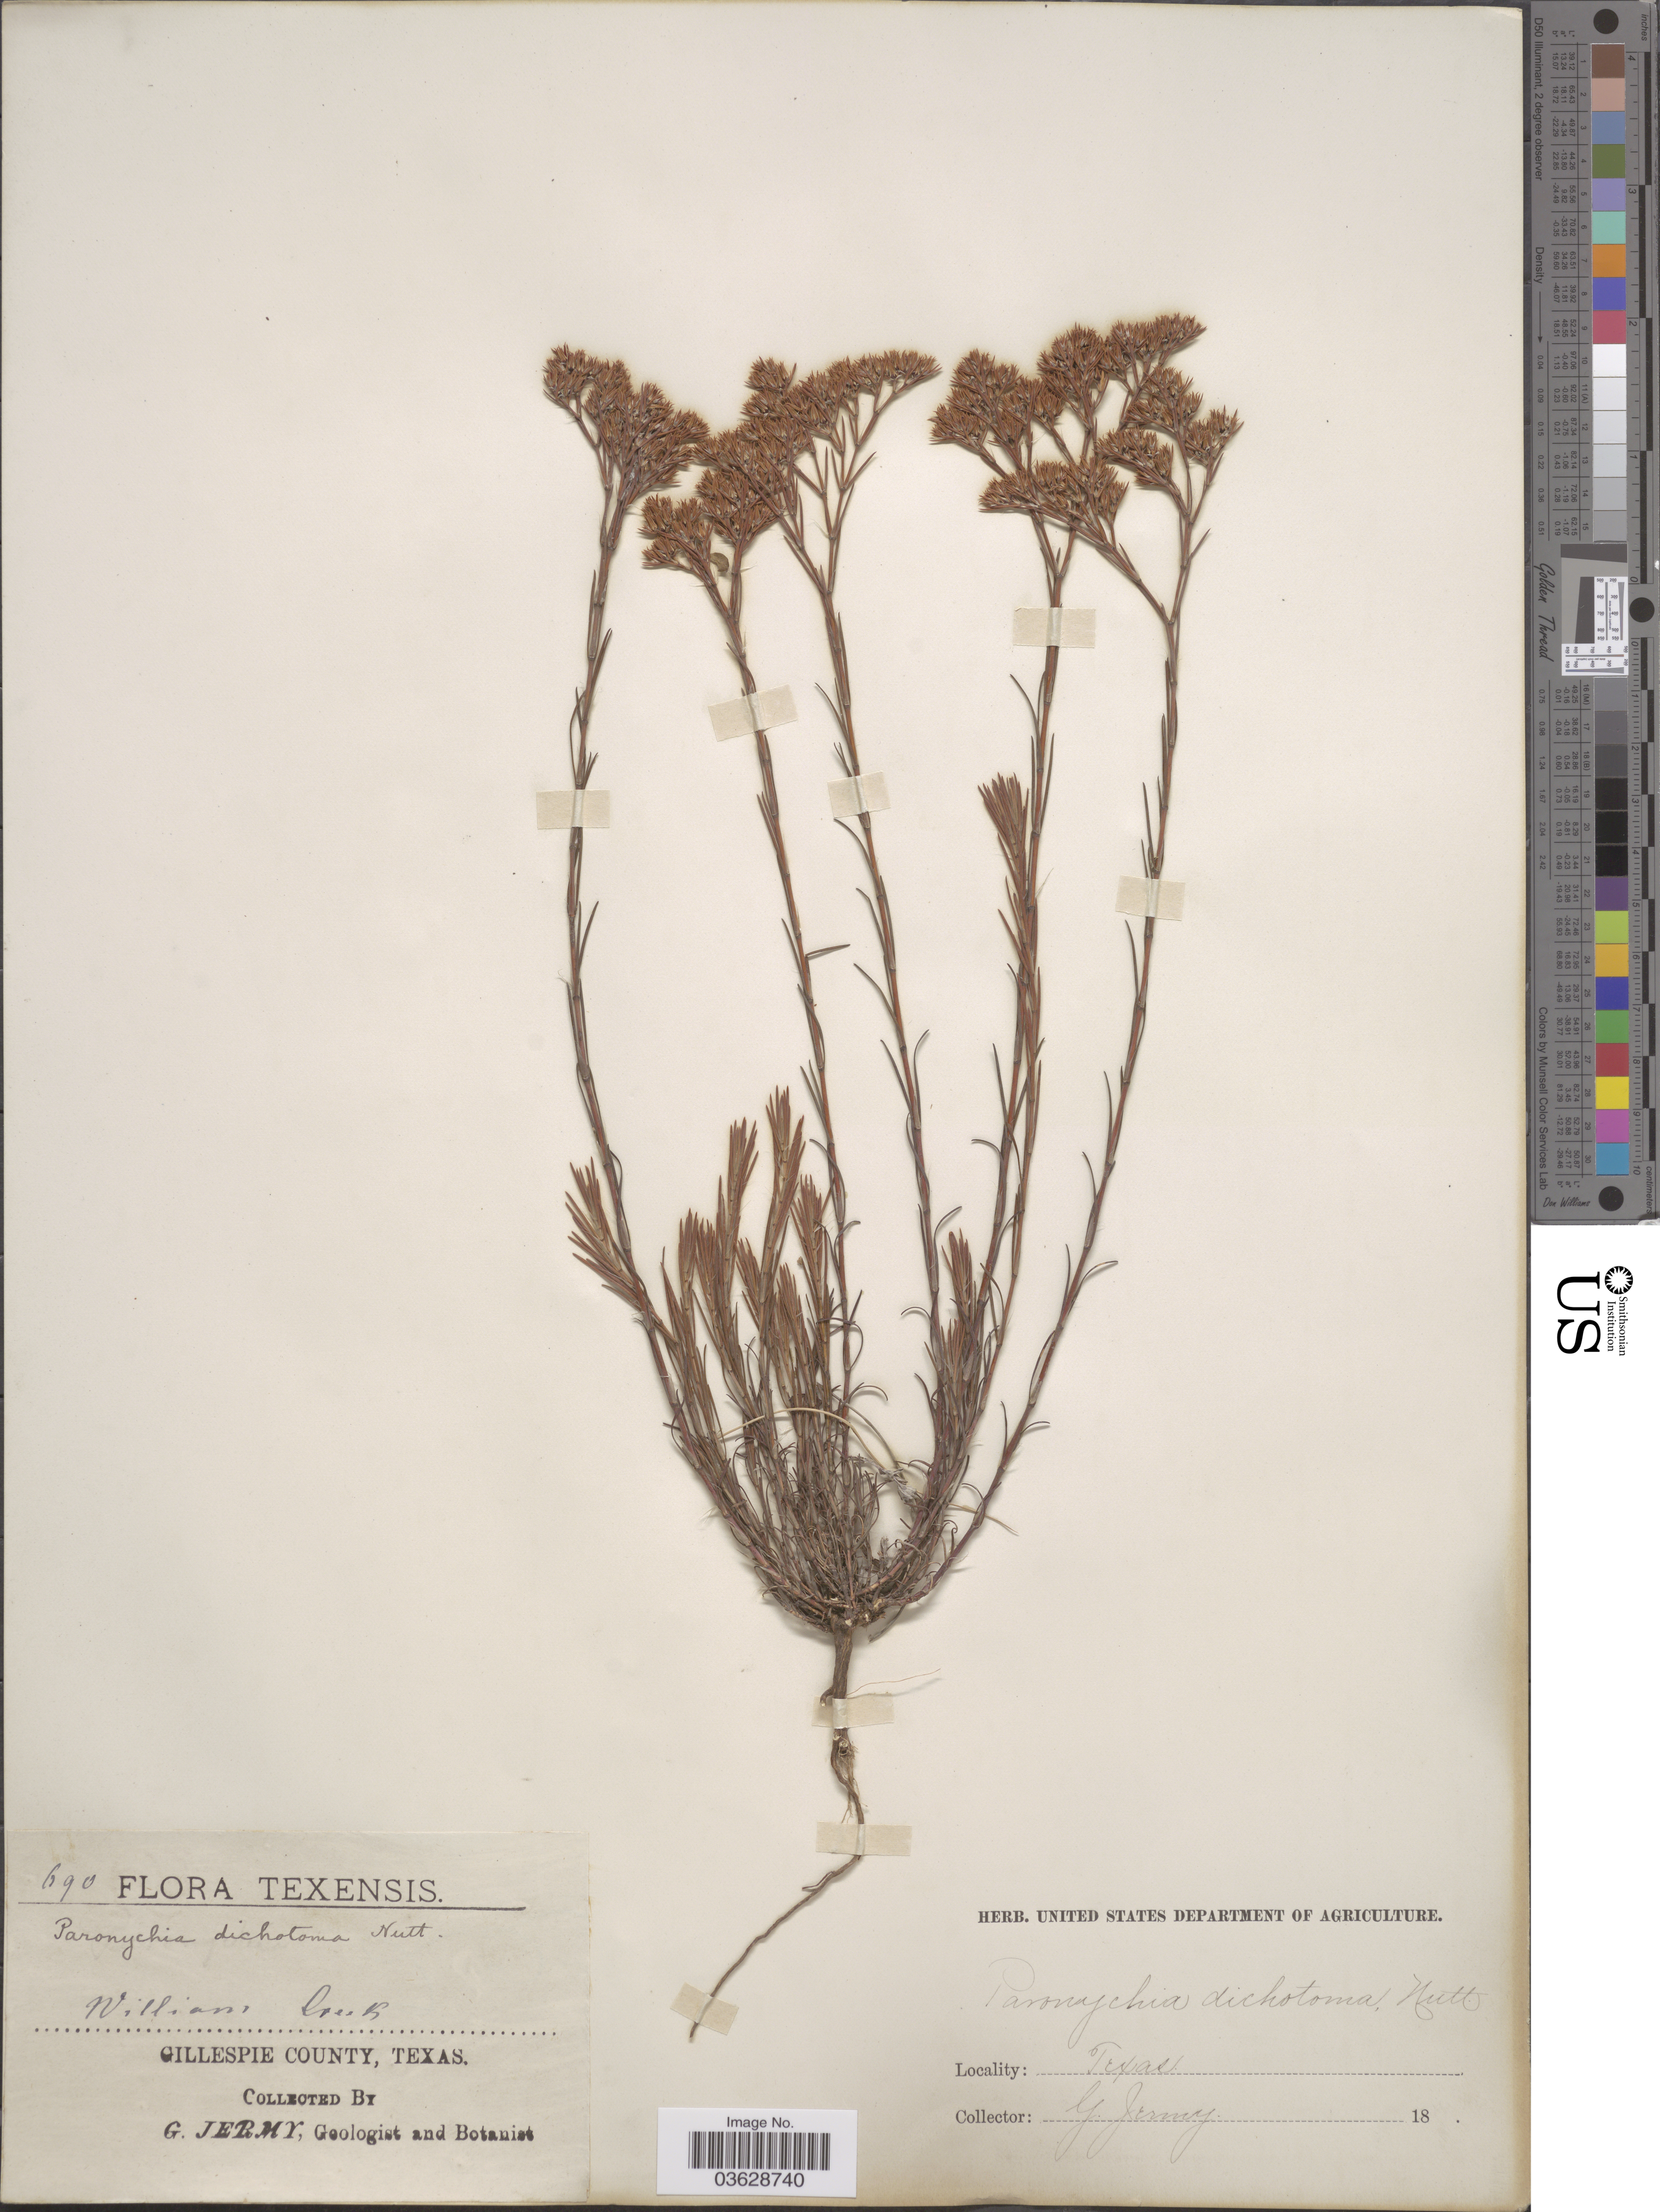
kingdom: Plantae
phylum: Tracheophyta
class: Magnoliopsida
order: Caryophyllales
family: Caryophyllaceae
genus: Paronychia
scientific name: Paronychia virginica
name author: Spreng.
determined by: Strong, Mark T., (BOT), Smithsonian Institution - National Museum of Natural History (UNITED STATES)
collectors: G. Jermy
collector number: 690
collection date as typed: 18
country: United States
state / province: Texas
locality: William Creek. Gillespie County.